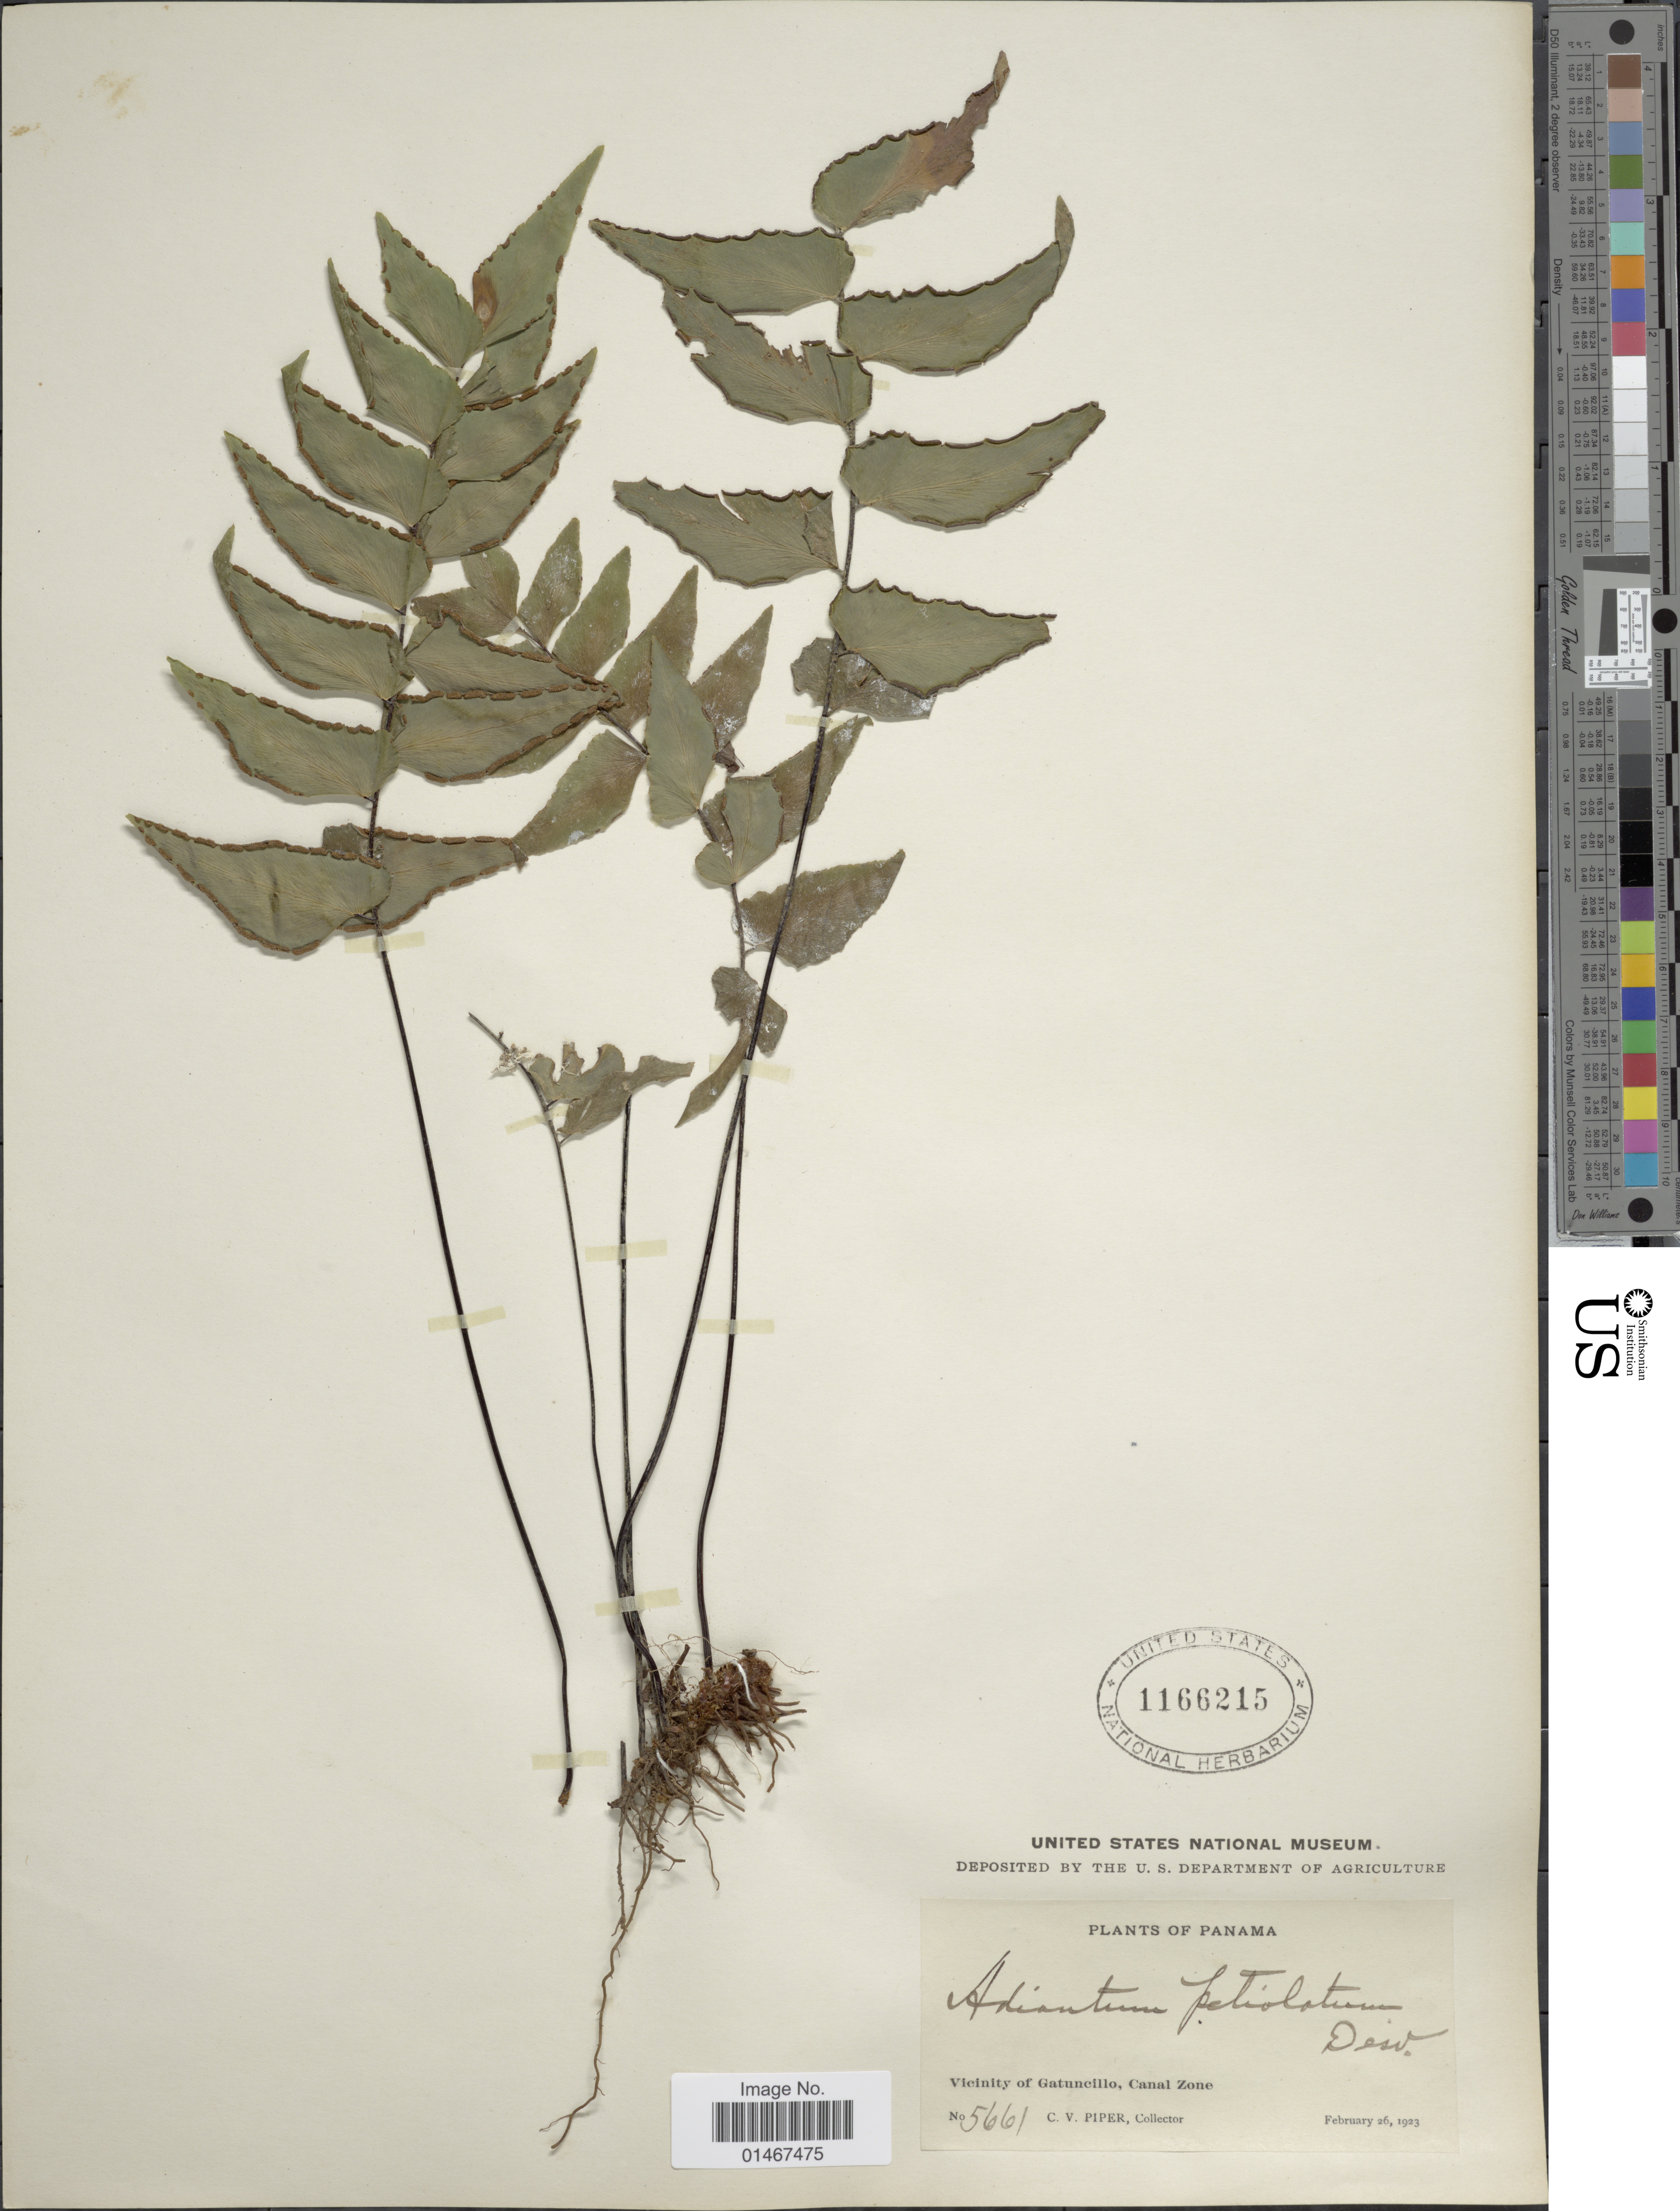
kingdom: Plantae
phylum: Tracheophyta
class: Polypodiopsida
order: Polypodiales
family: Pteridaceae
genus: Adiantum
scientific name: Adiantum petiolatum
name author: Desv.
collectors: C. V. Piper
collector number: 5661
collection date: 1923-02-26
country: Panama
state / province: Colón / Panamá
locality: Vicinity of Gatuncillo, Canal Zone.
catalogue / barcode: US 1166215